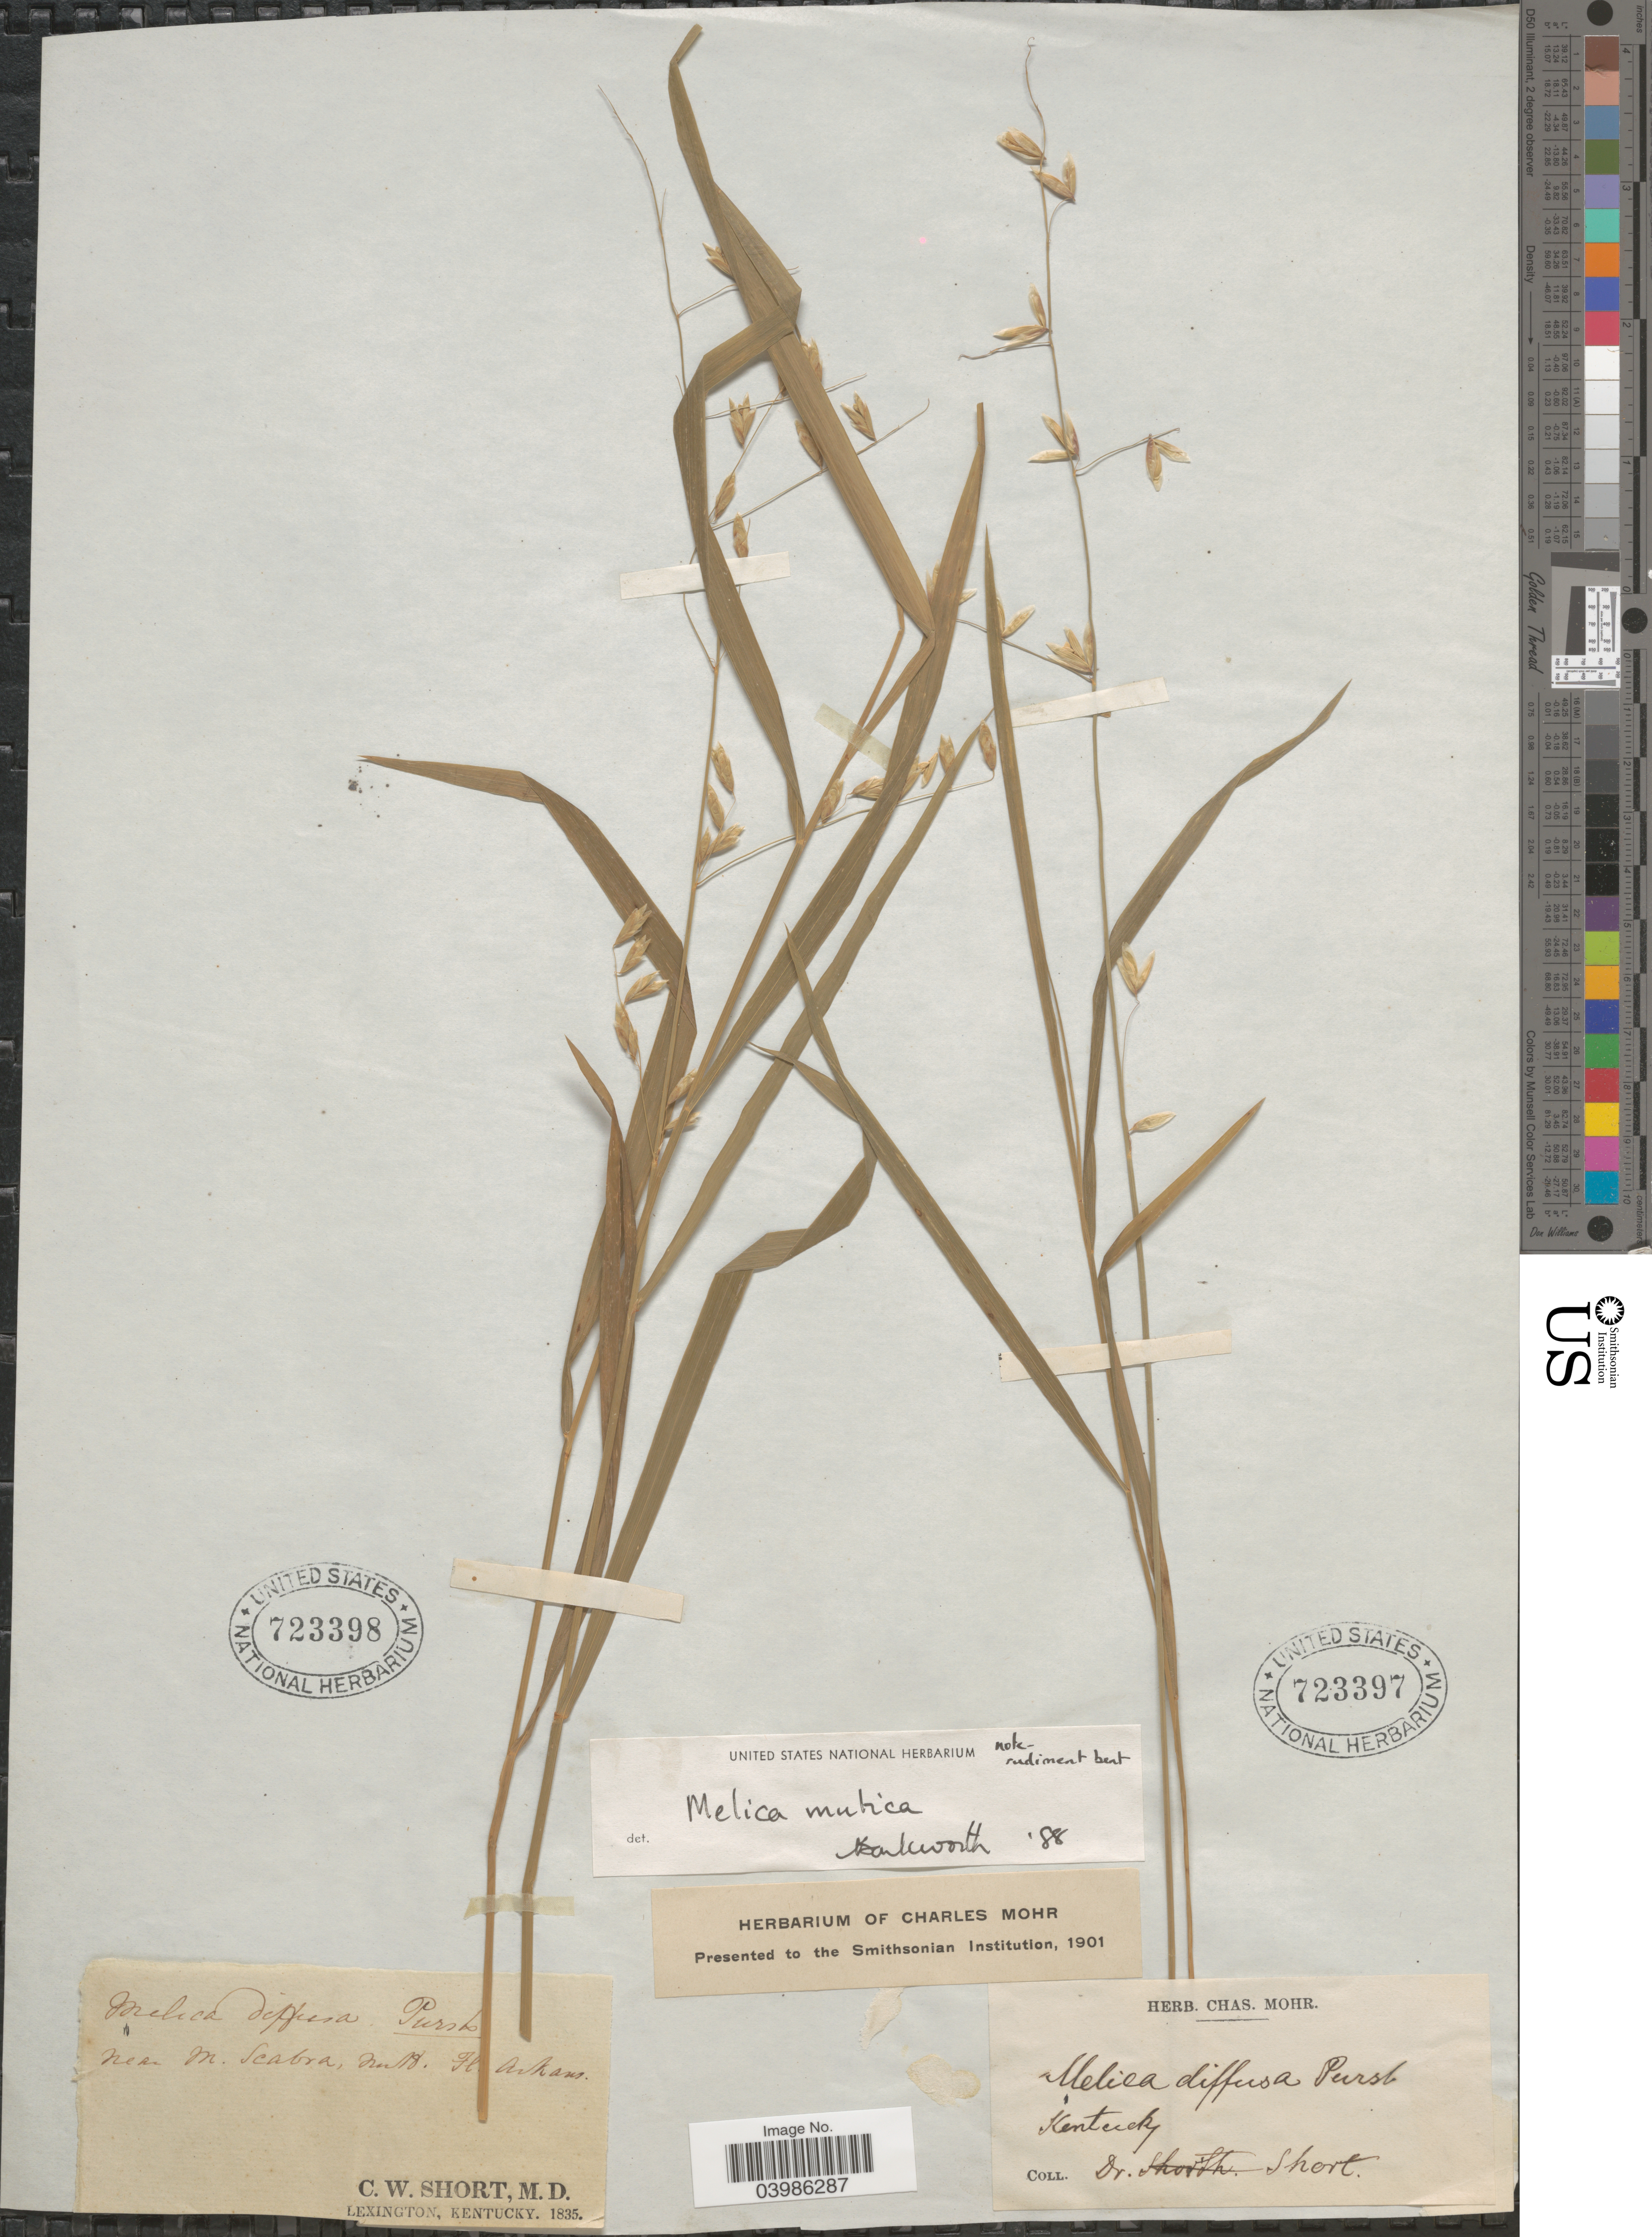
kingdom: Plantae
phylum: Tracheophyta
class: Liliopsida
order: Poales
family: Poaceae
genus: Melica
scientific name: Melica mutica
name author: Walter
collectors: C. W. Short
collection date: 1835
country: United States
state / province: Arkansas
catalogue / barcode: US 723398-2